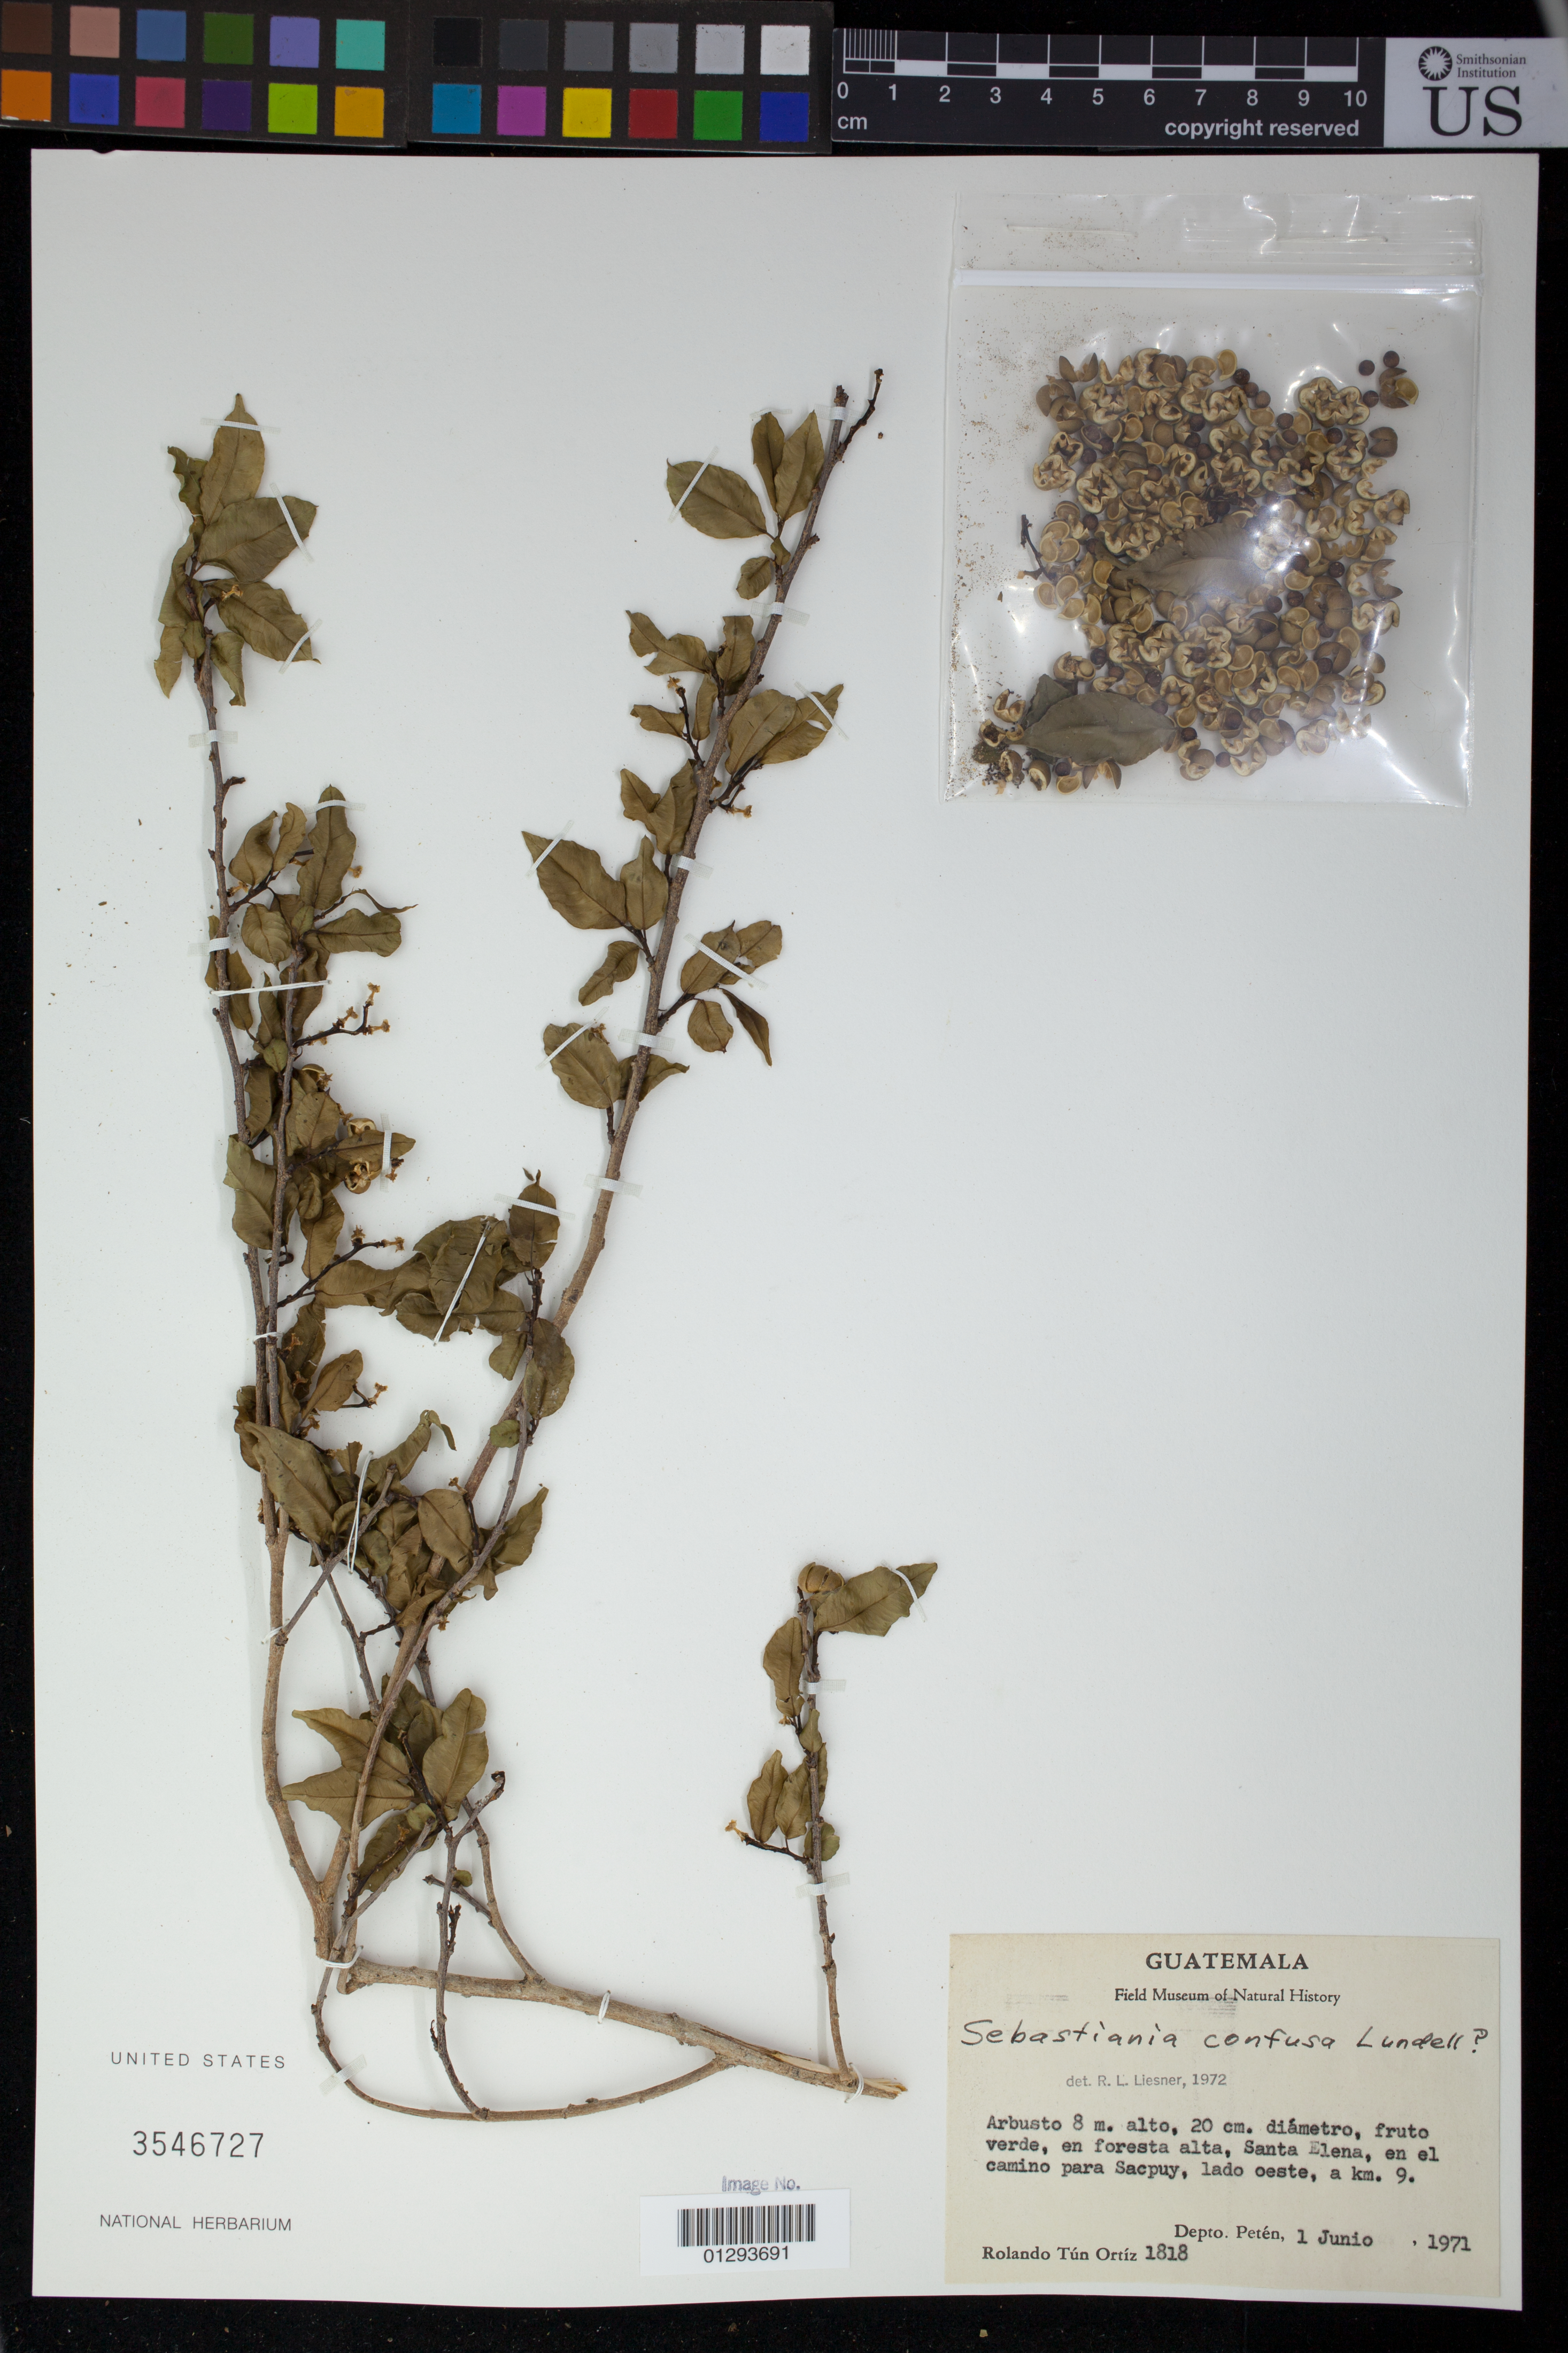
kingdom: Plantae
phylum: Tracheophyta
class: Magnoliopsida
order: Malpighiales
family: Euphorbiaceae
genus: Sebastiania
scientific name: Sebastiania confusa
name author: Lundell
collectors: R. T. Ortíz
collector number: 1818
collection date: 1971-06-01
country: Guatemala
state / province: El Petén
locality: Santa Elena, en el camino para Sacpuy, lado oeste, a km. 9.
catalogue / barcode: US 3546727